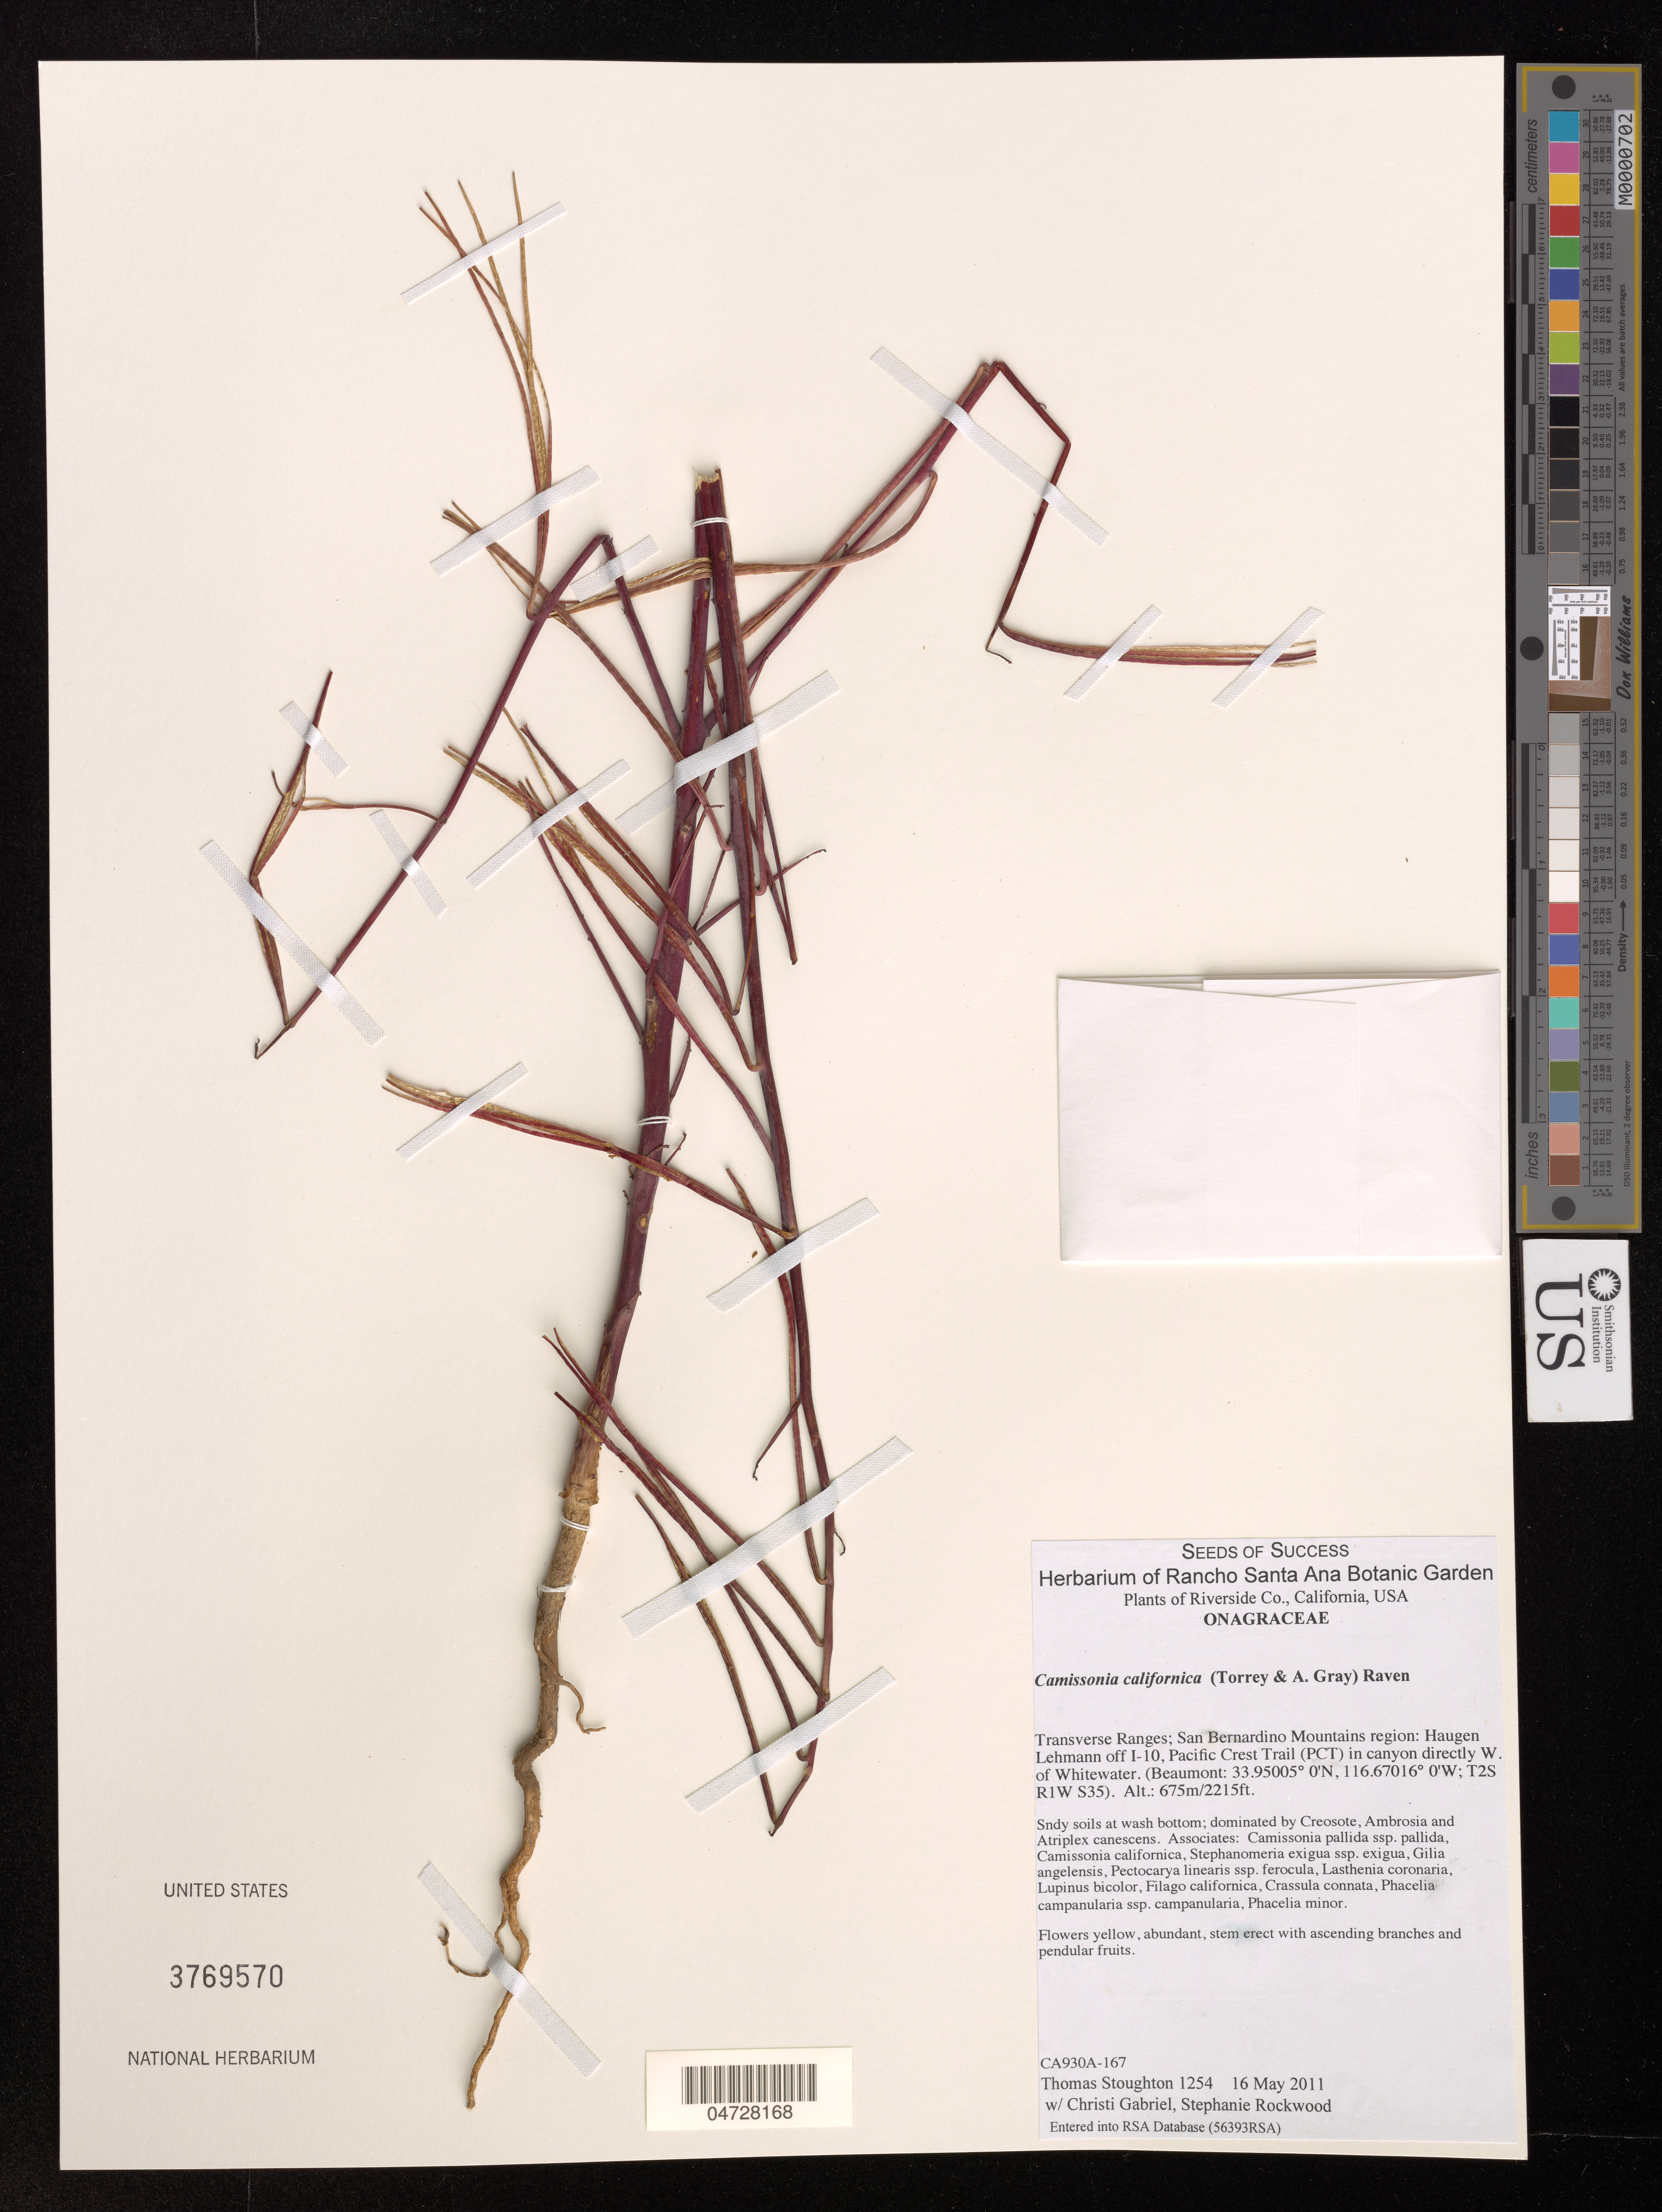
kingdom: Plantae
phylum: Tracheophyta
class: Magnoliopsida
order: Myrtales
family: Onagraceae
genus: Camissonia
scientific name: Camissonia californica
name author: (Nutt. ex Torr. & A. Gray) P.H. Raven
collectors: T. Stoughton, C. Gabriel & S. Rockwood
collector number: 1254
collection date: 2011-05-16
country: United States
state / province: California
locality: Riverside Co., Transverse Ranges; San Bernardino Mountains region: Haugen Lehmann off I-10, Pacific Crest Trail (PCT) in canyon directly W. of Whitewater. (Beaumont).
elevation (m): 675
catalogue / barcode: US 3769570